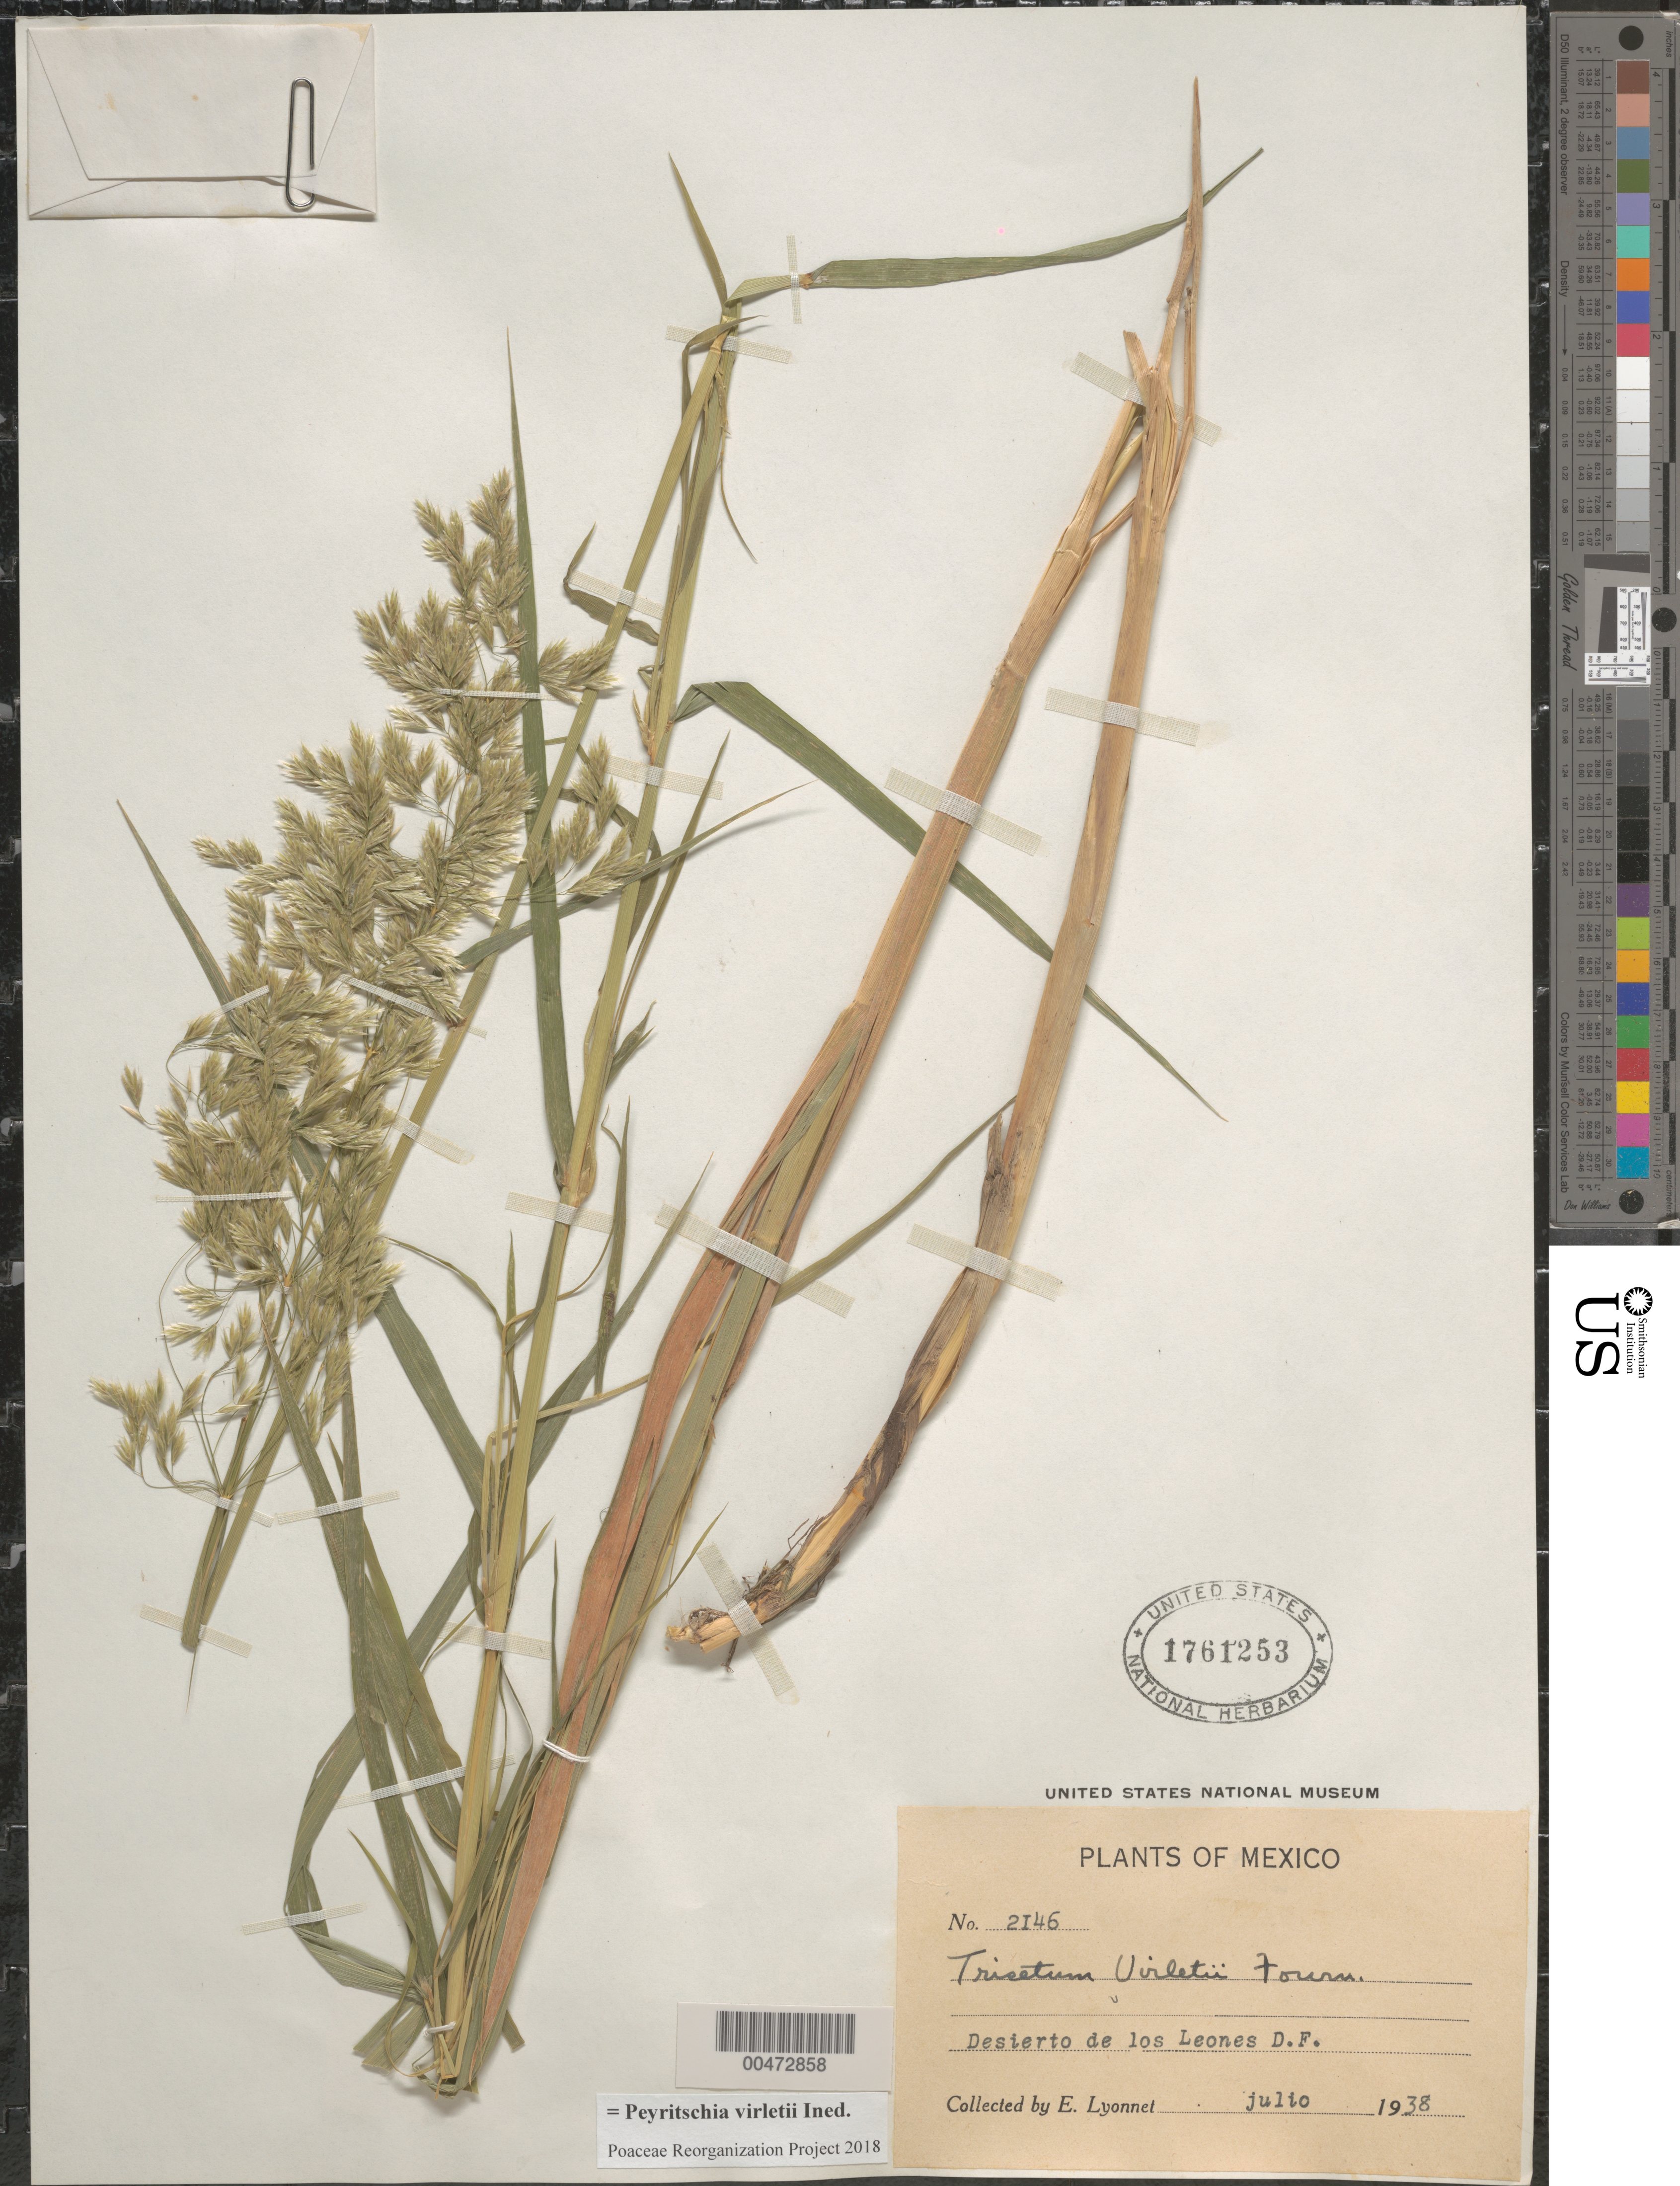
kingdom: Plantae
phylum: Tracheophyta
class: Liliopsida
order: Poales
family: Poaceae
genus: Peyritschia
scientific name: Peyritschia virletii ined.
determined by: Poaceae Reorganization Project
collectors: Bro. E. Lyonnet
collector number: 2146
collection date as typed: Jul 1938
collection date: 1938-07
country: Mexico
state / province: Distrito Federal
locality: Desierto de Los Leones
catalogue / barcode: US 1761253